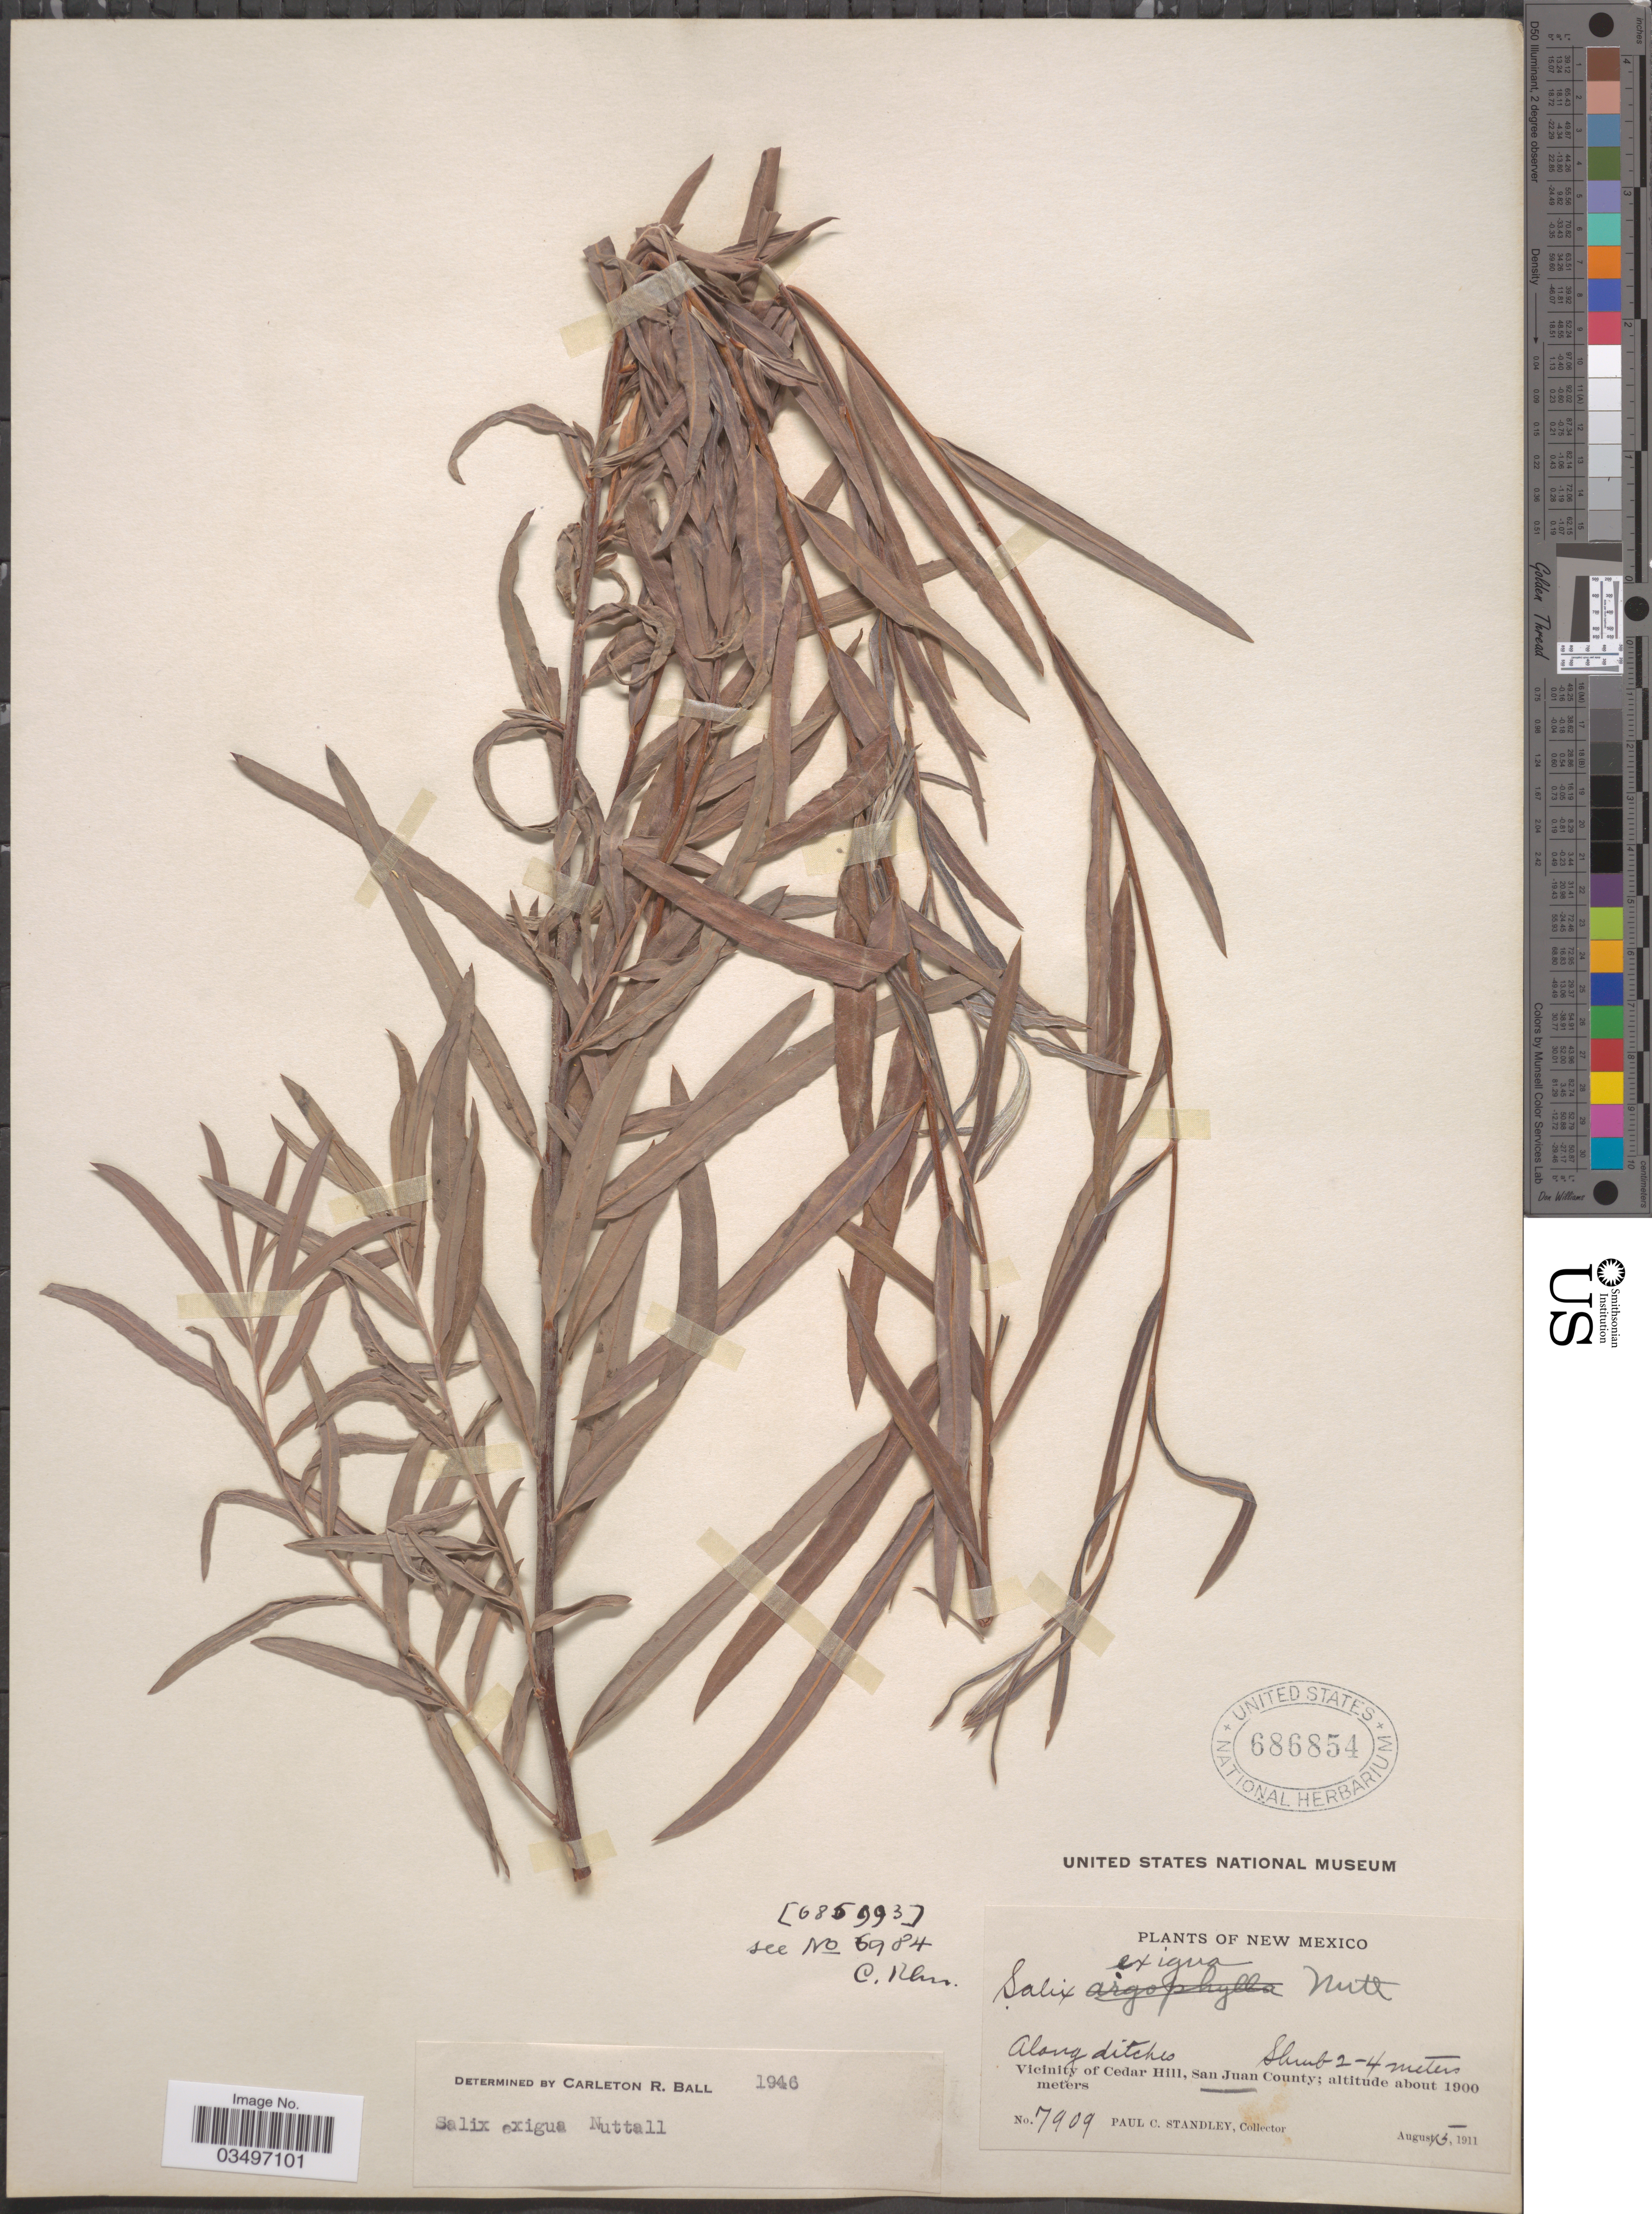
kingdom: Plantae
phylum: Tracheophyta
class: Magnoliopsida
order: Malpighiales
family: Salicaceae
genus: Salix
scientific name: Salix exigua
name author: Nutt.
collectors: P. C. Standley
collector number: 7909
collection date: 1911-08-15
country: United States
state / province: New Mexico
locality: Vicinity of Cedar Hill, San Juan County.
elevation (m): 1900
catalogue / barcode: US 686854